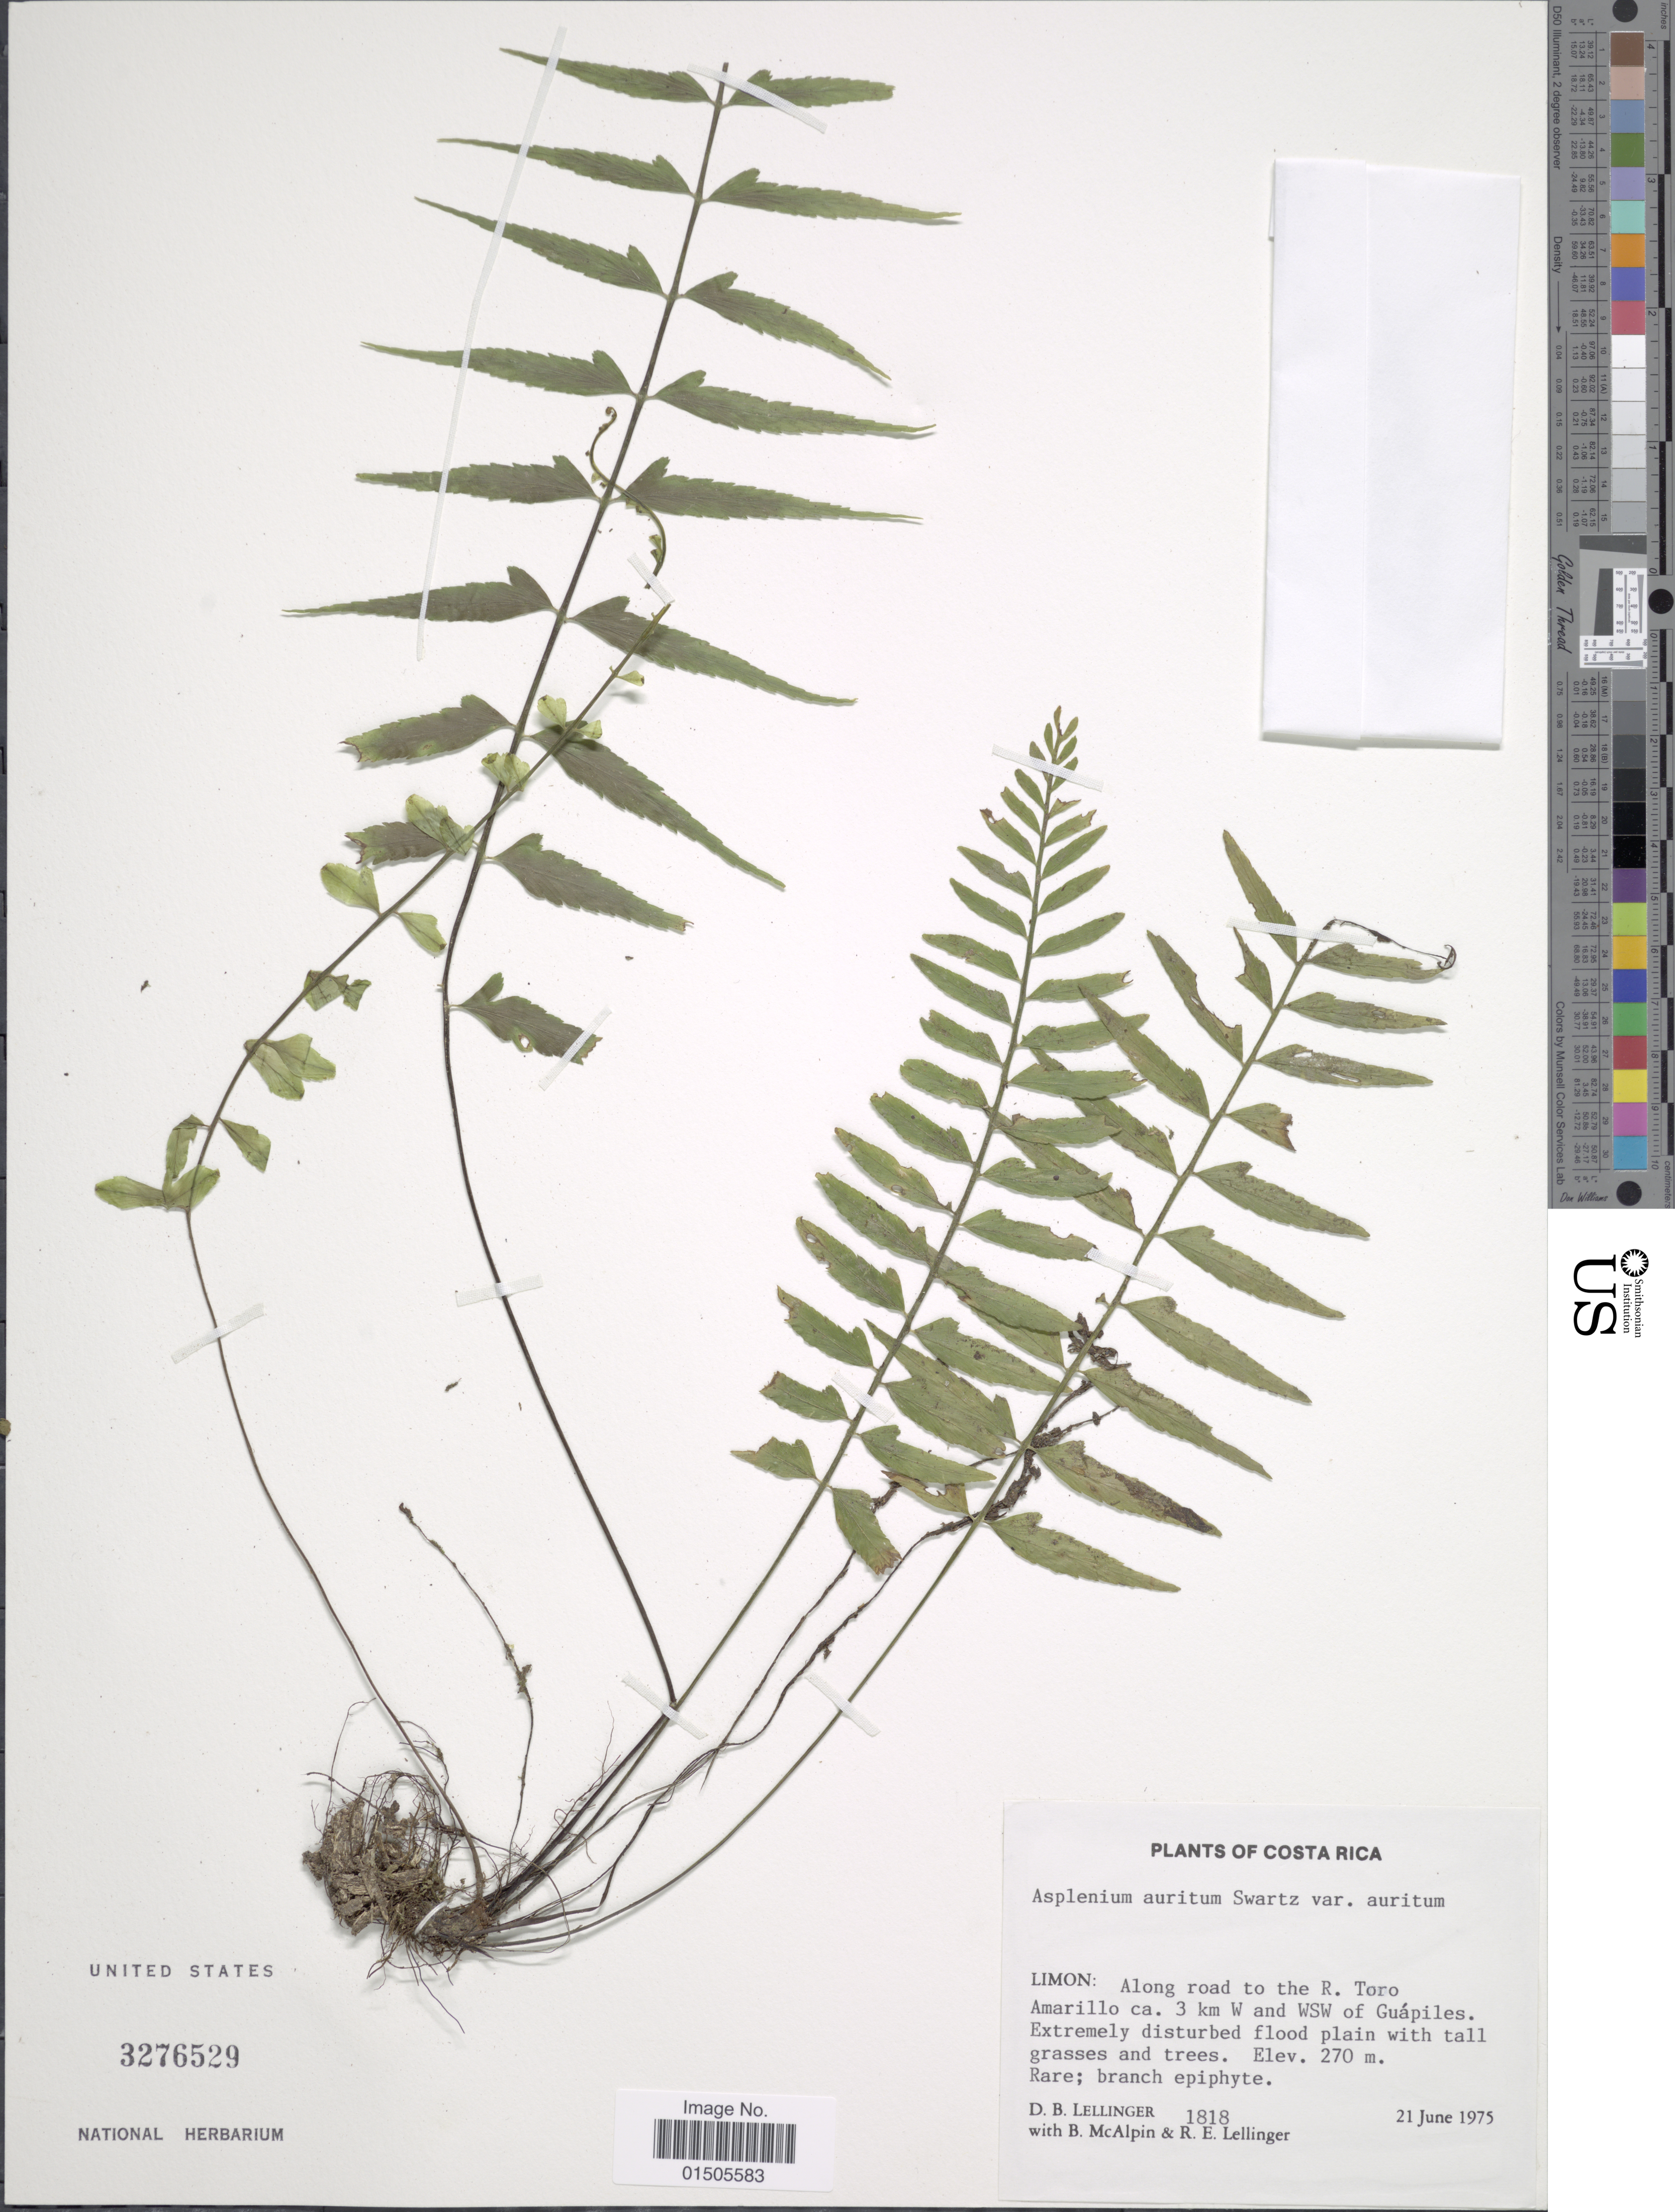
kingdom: Plantae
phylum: Tracheophyta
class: Polypodiopsida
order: Polypodiales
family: Aspleniaceae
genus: Asplenium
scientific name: Asplenium auritum var. auritum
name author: Sw.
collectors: D. B. Lellinger, B. McAlpin & R. E. Lellinger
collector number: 1818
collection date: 1975-06-21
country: Costa Rica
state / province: Limón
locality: Along road to the R. Toro Amarillo ca. 3 km W and WSW of Guapiles Extremely disturbed flood plain with tall grasses and trees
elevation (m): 270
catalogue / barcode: US 3276529